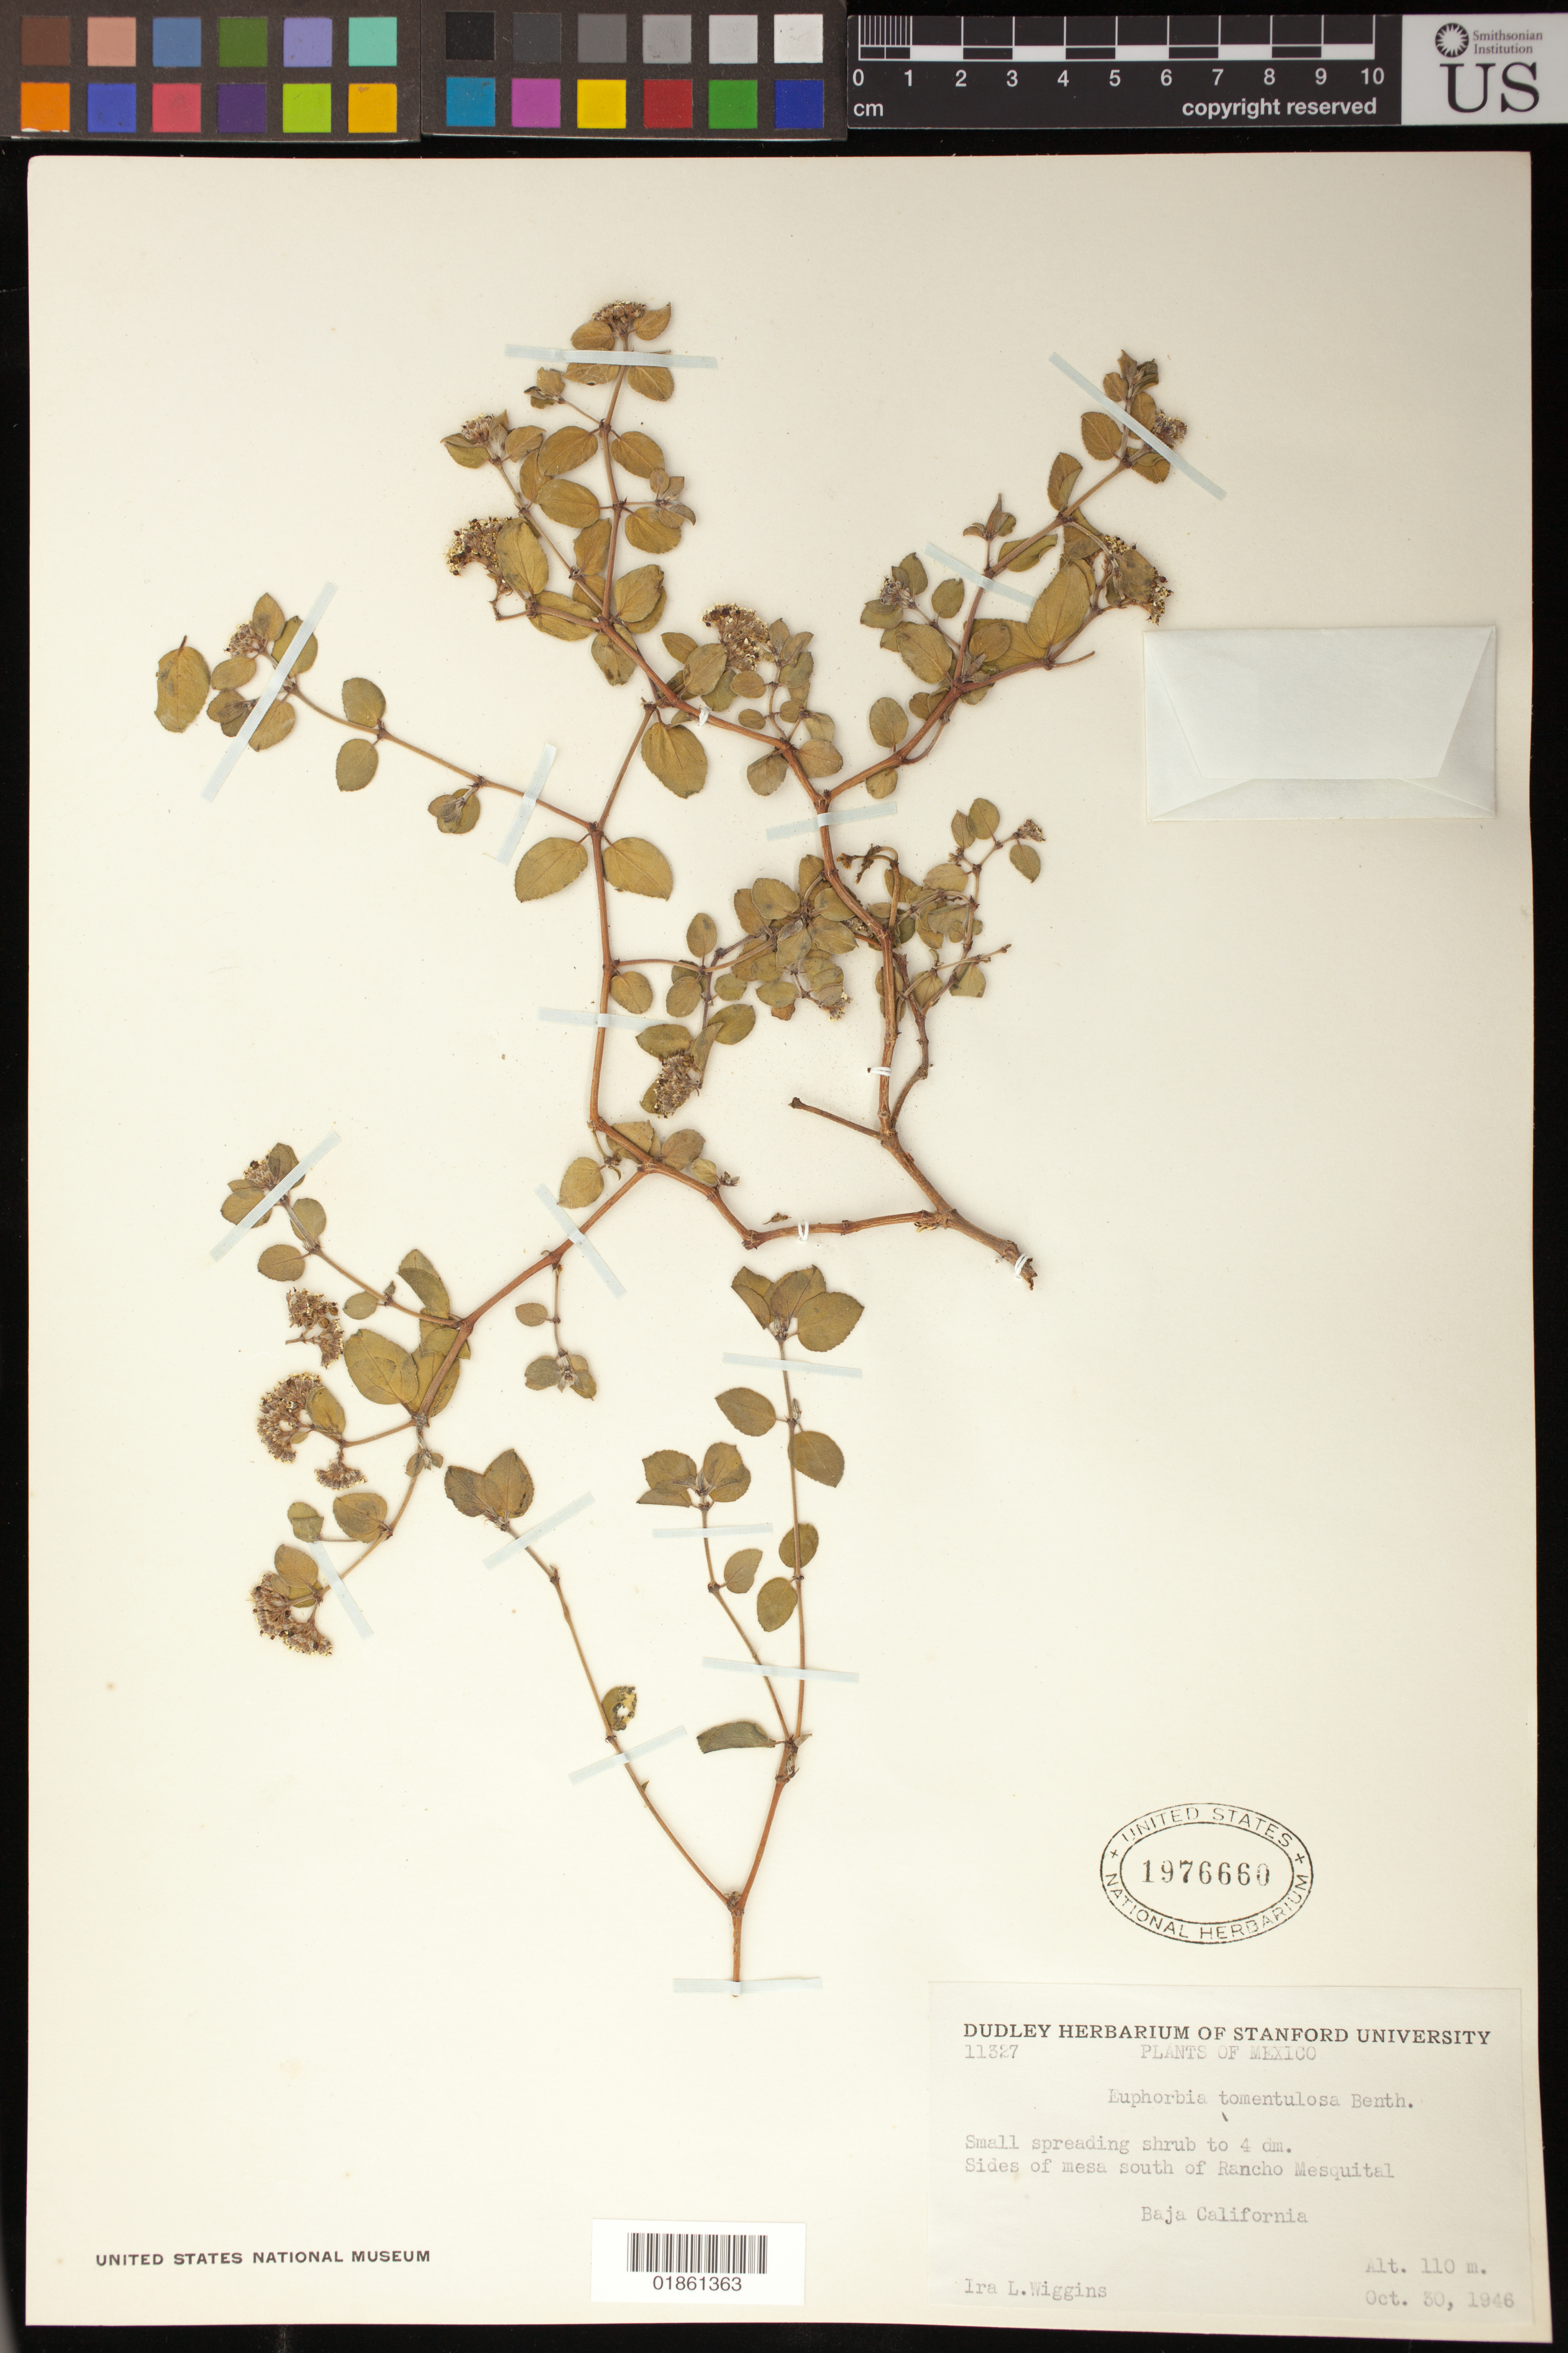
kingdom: Plantae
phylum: Tracheophyta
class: Magnoliopsida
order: Malpighiales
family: Euphorbiaceae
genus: Euphorbia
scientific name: Euphorbia tomentulosa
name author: S. Watson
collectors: I. L. Wiggins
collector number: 11327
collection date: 1946-10-30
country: Mexico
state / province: Baja California Norte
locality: Sides of mesa south of Rancho Mesquital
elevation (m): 110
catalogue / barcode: US 1976660